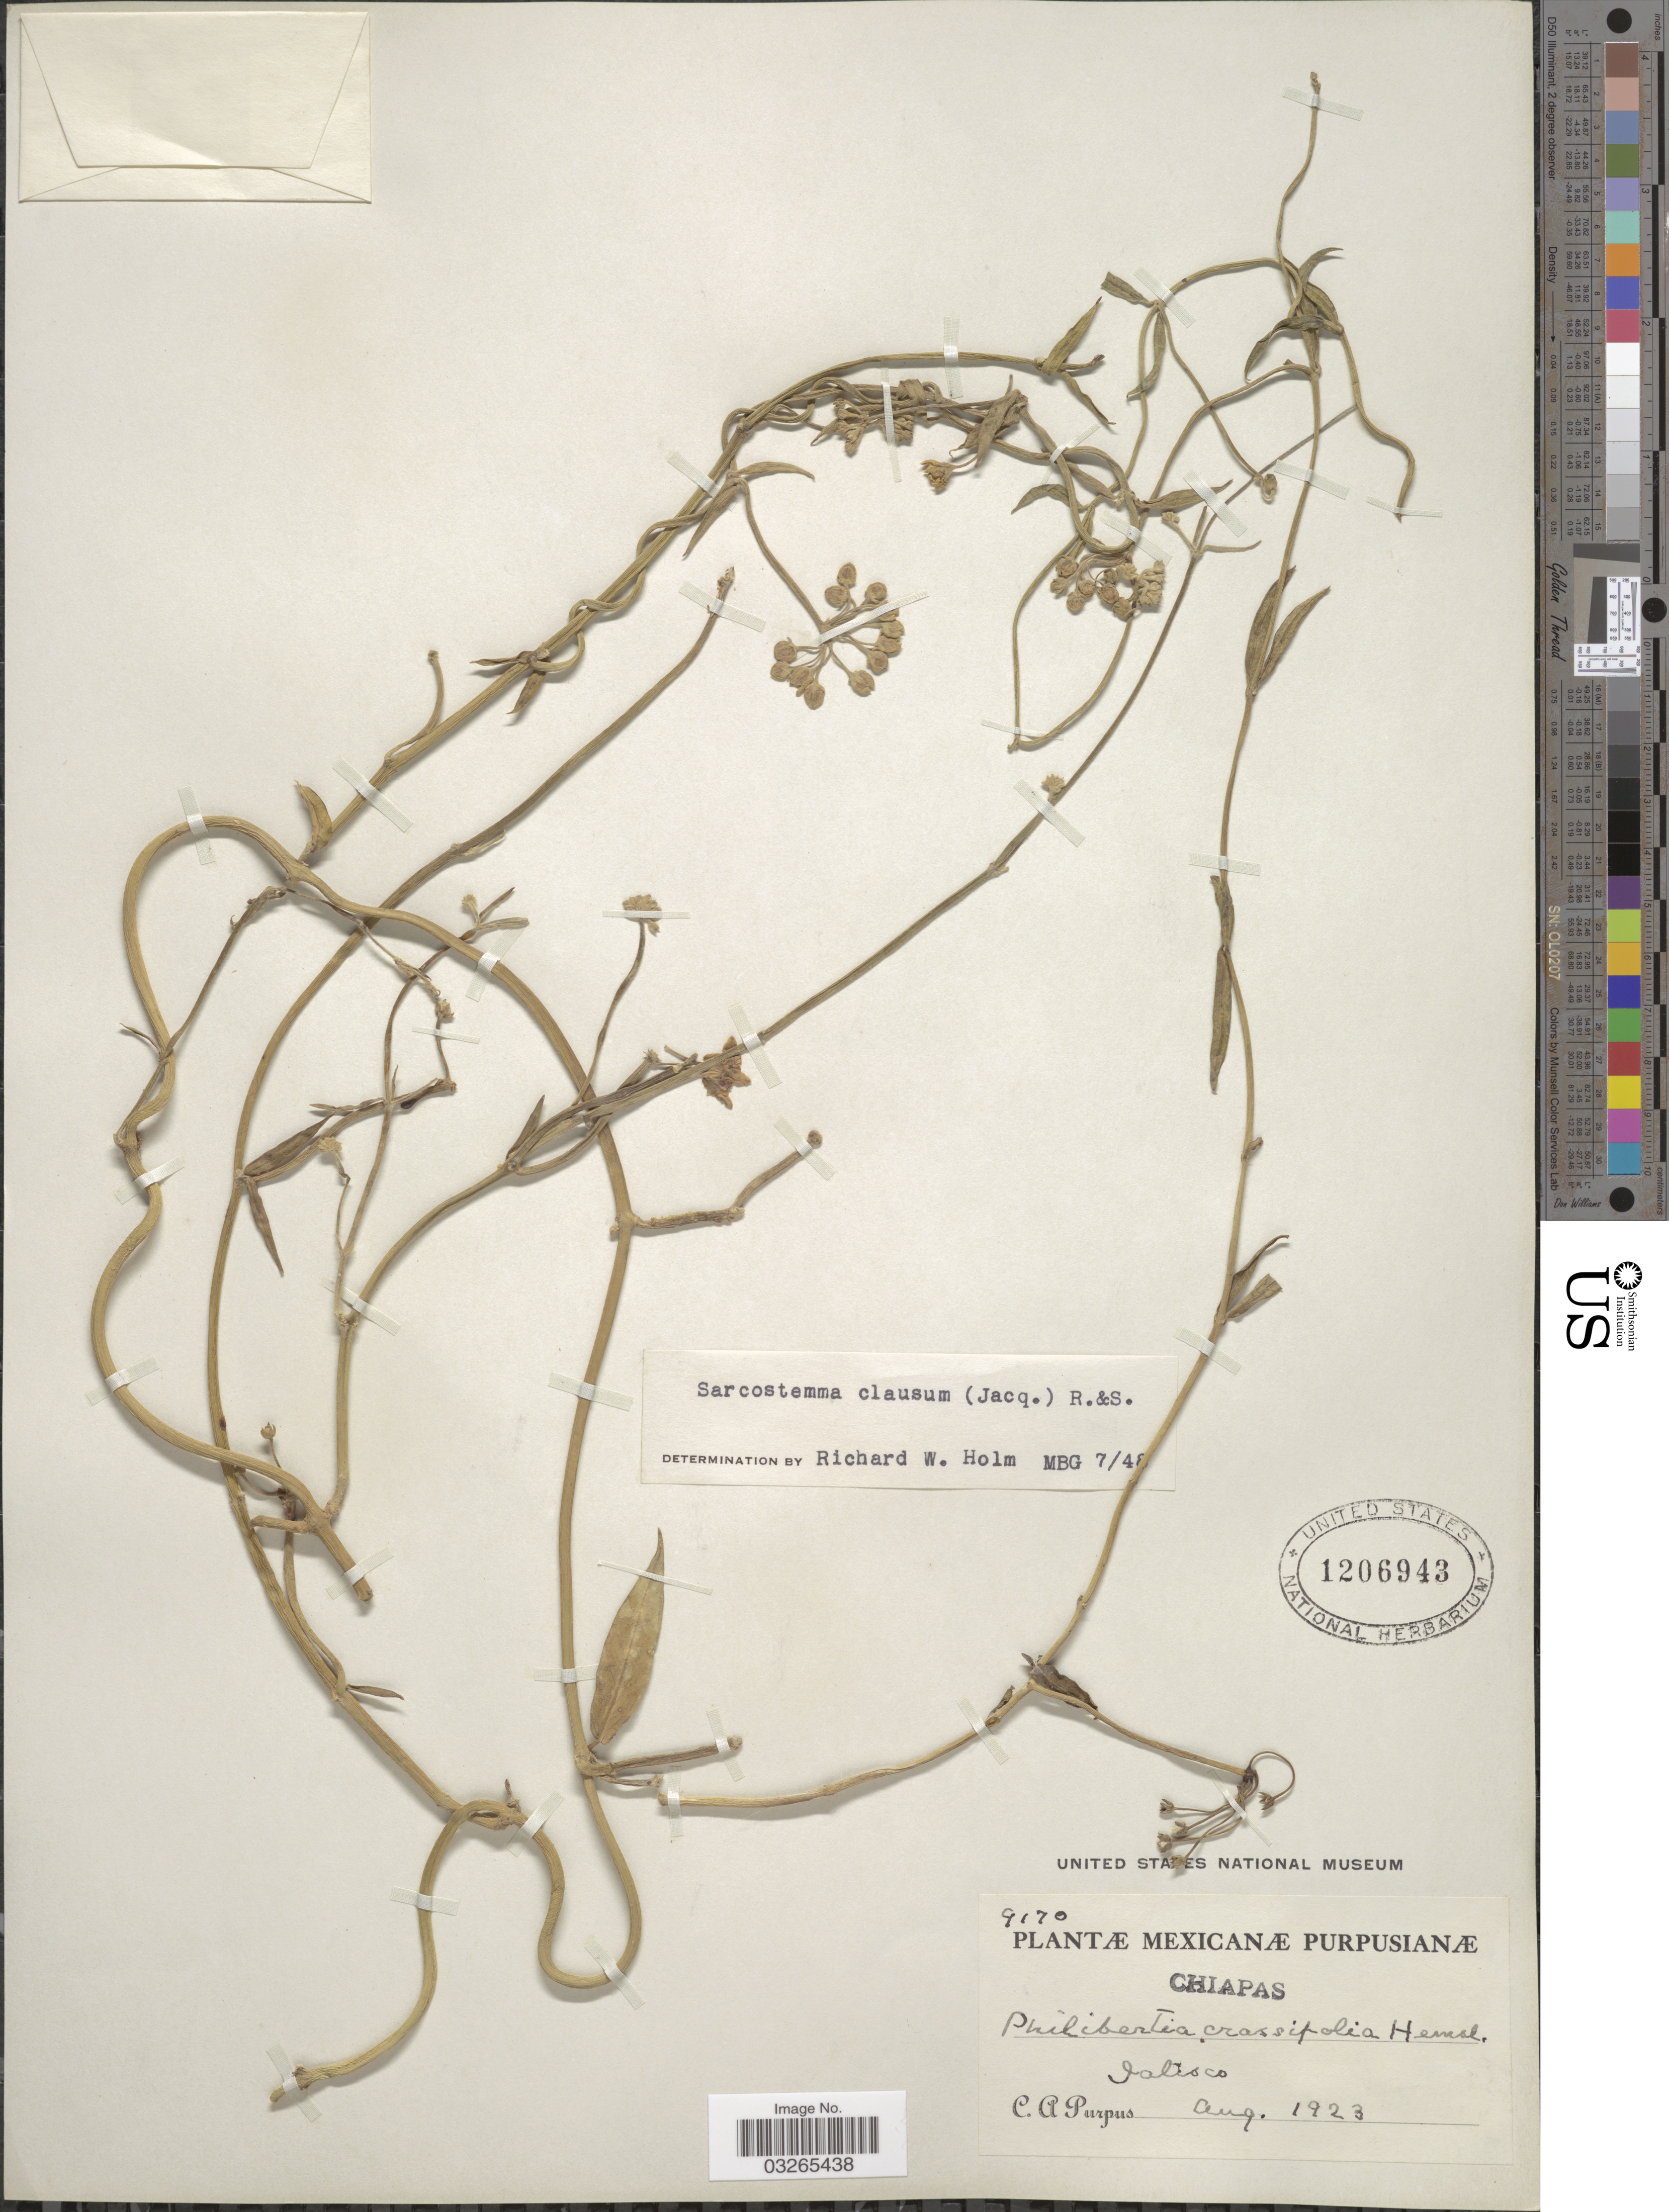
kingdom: Plantae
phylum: Tracheophyta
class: Magnoliopsida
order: Gentianales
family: Apocynaceae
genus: Sarcostemma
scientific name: Sarcostemma clausum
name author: (Jacq.) Schult.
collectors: C. A. Purpus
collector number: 9170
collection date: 1923-08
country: Mexico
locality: Chiapas. Jalisco.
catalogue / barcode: US 1206943